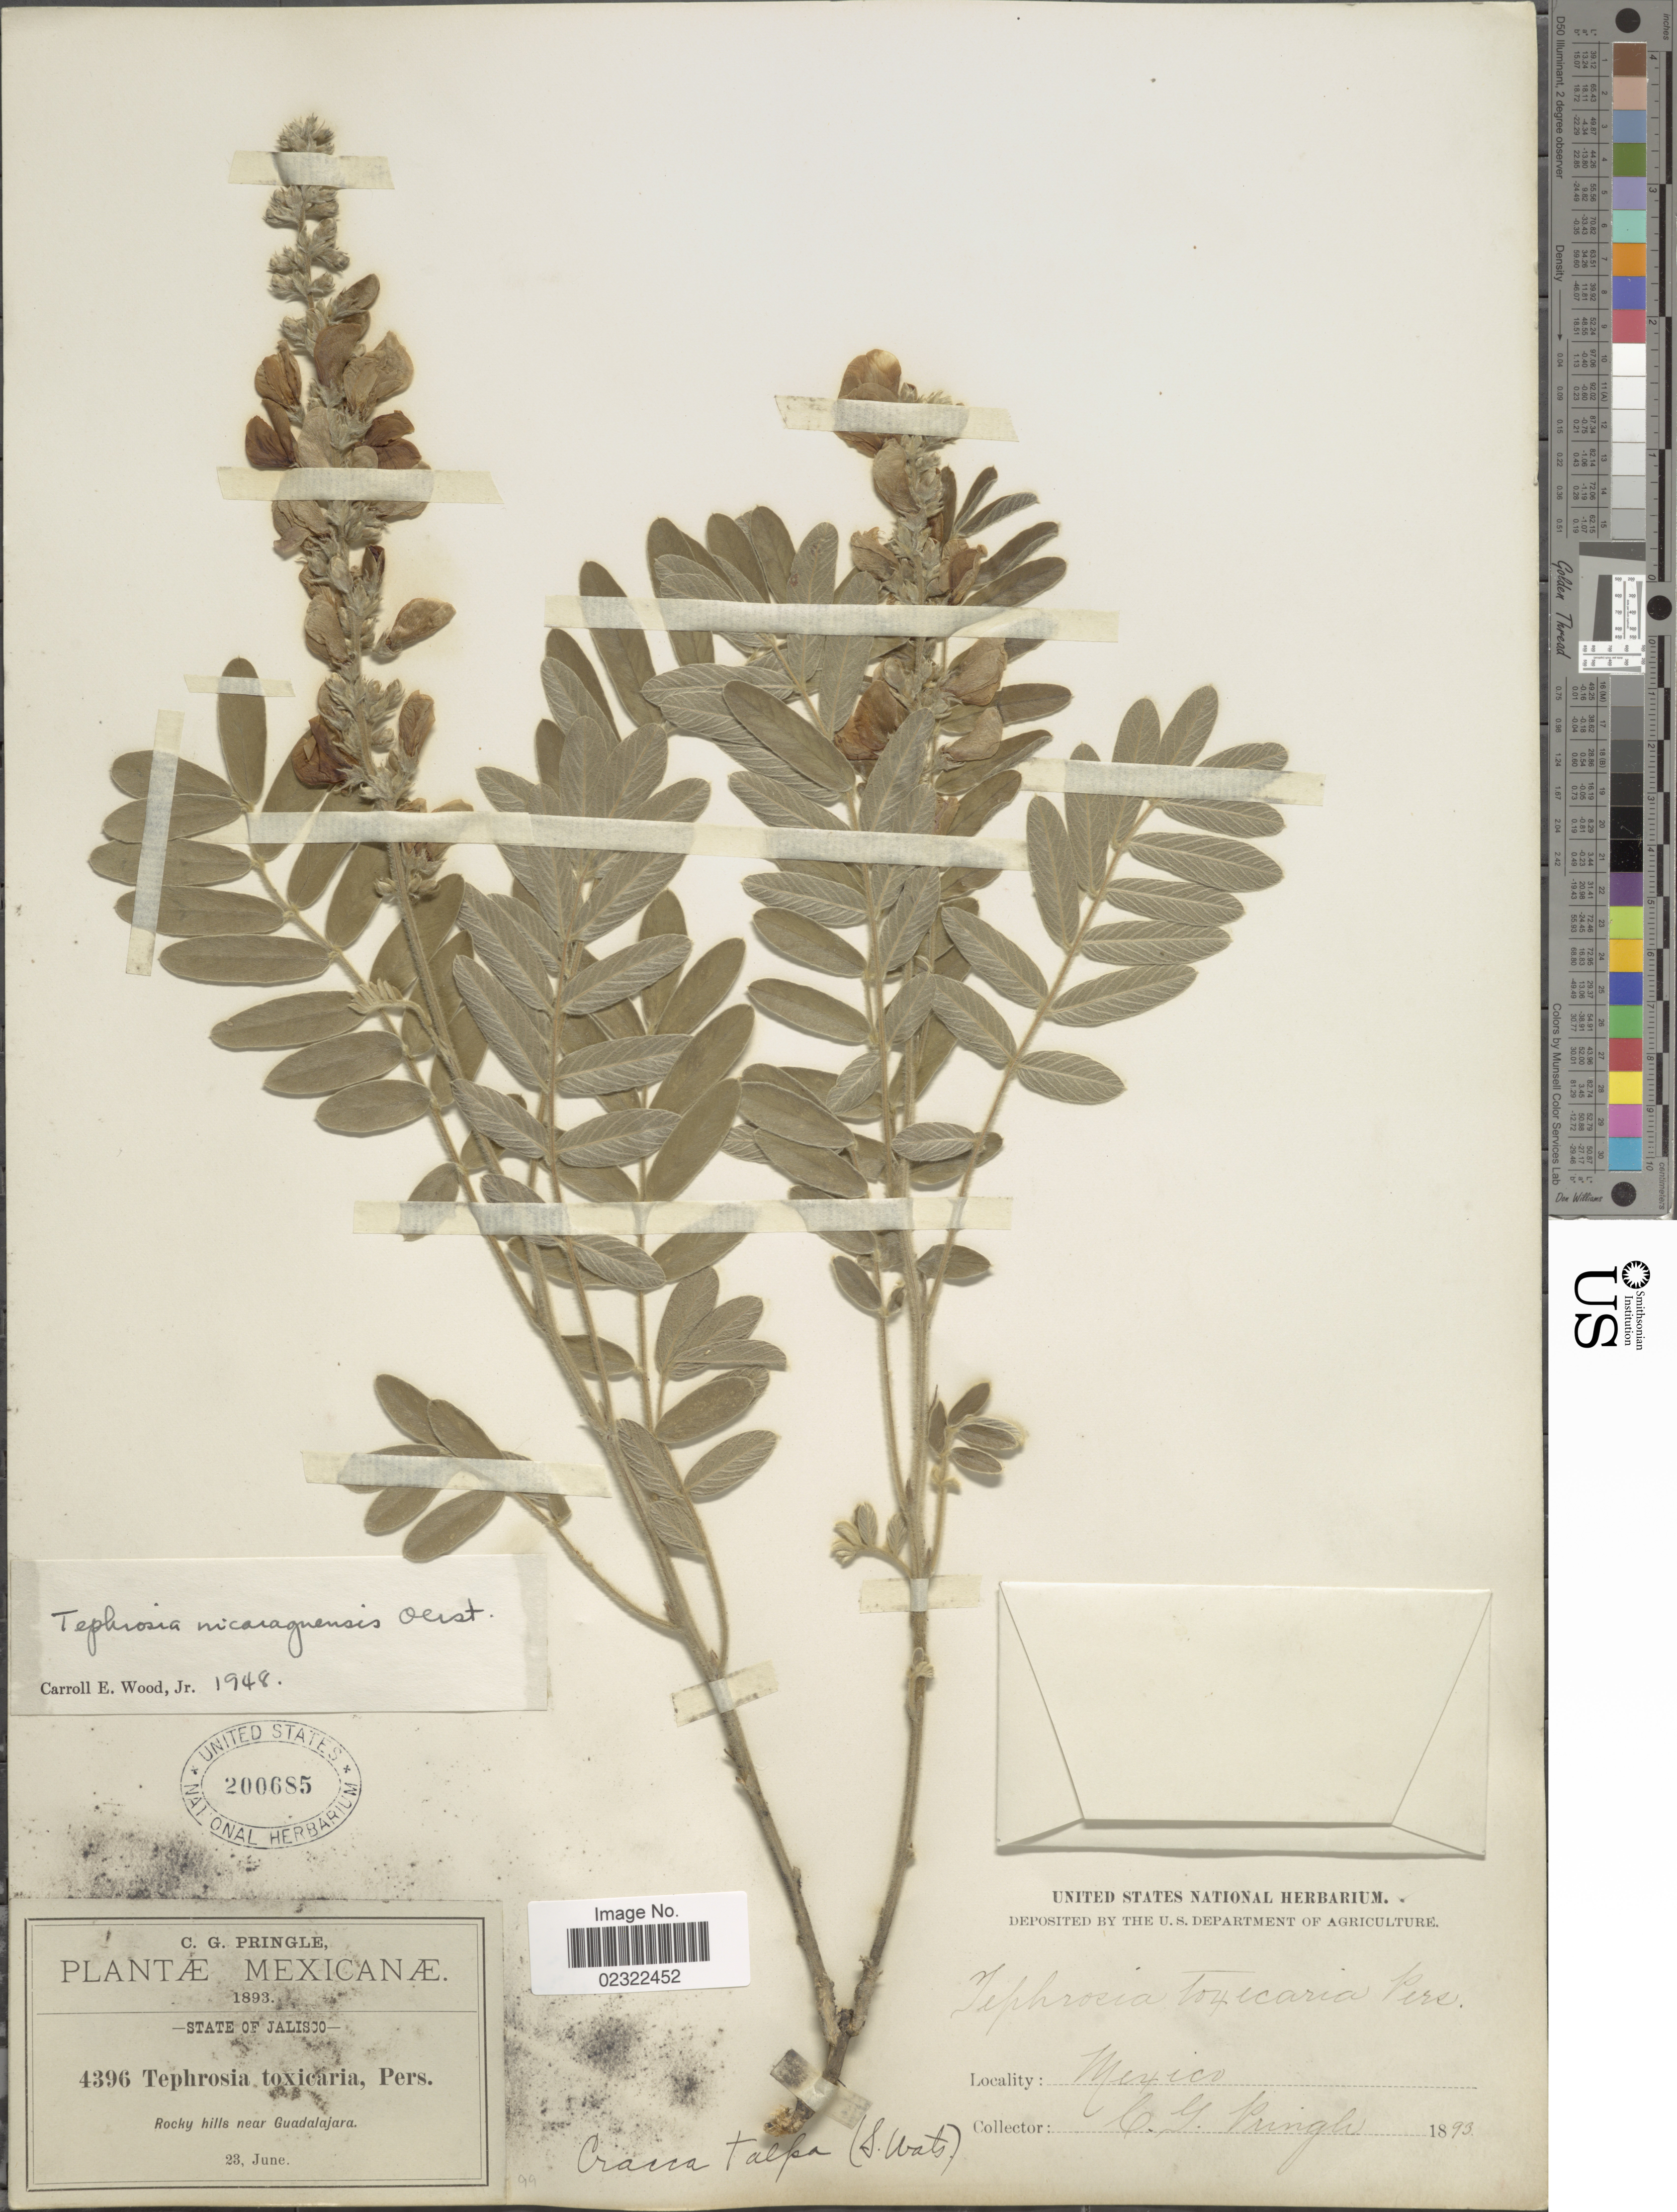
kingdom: Plantae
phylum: Tracheophyta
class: Magnoliopsida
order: Fabales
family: Fabaceae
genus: Tephrosia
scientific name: Tephrosia nicaraguensis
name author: Oerst.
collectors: C. G. Pringle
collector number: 4396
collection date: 1893-06-23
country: Mexico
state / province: Jalisco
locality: Mexicanae, Rocky hills near Guadalajara. State of Jalisco.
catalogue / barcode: US 200685